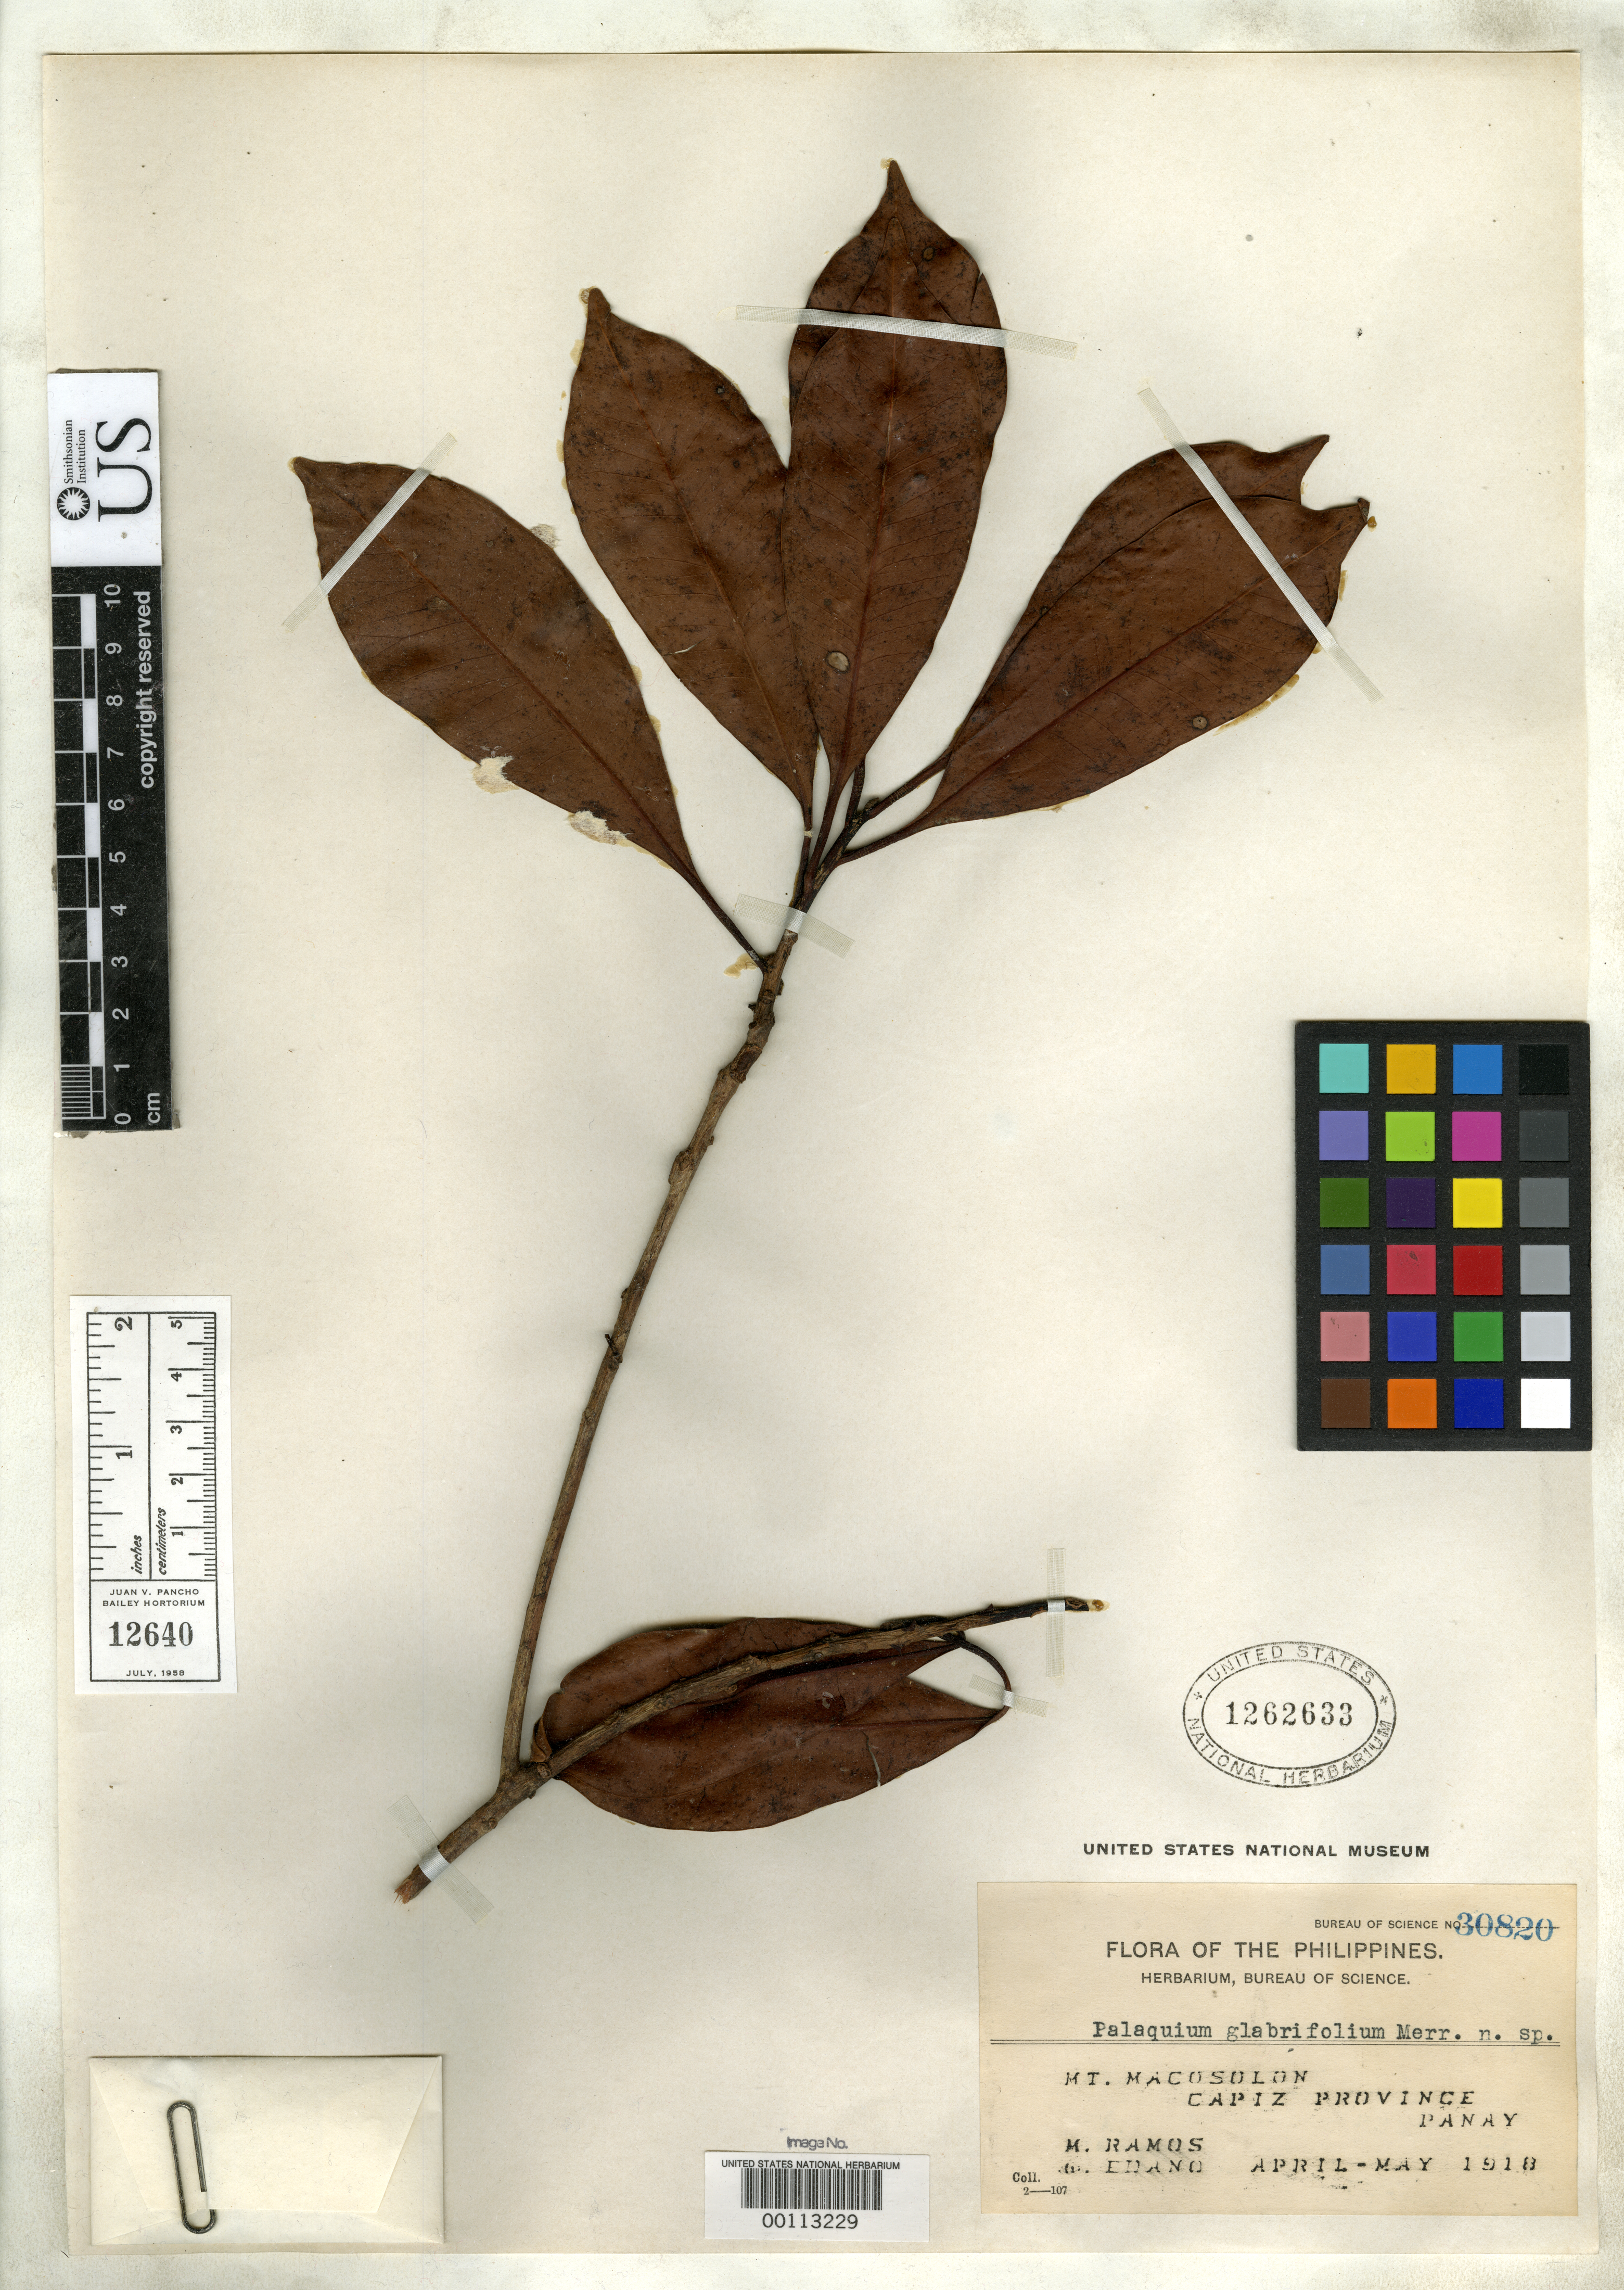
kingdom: Plantae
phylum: Tracheophyta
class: Magnoliopsida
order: Ericales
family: Sapotaceae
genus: Palaquium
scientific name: Palaquium glabrifolium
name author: Merr.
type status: Isotype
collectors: M. Ramos & G. E. Edaño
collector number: Bur. Sci. 30820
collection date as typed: Apr 1918 to -- May 1918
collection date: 1918-04/1918-05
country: Philippines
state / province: Western Visayas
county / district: Capiz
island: Panay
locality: Mt. Macosolon.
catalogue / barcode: US 1262633